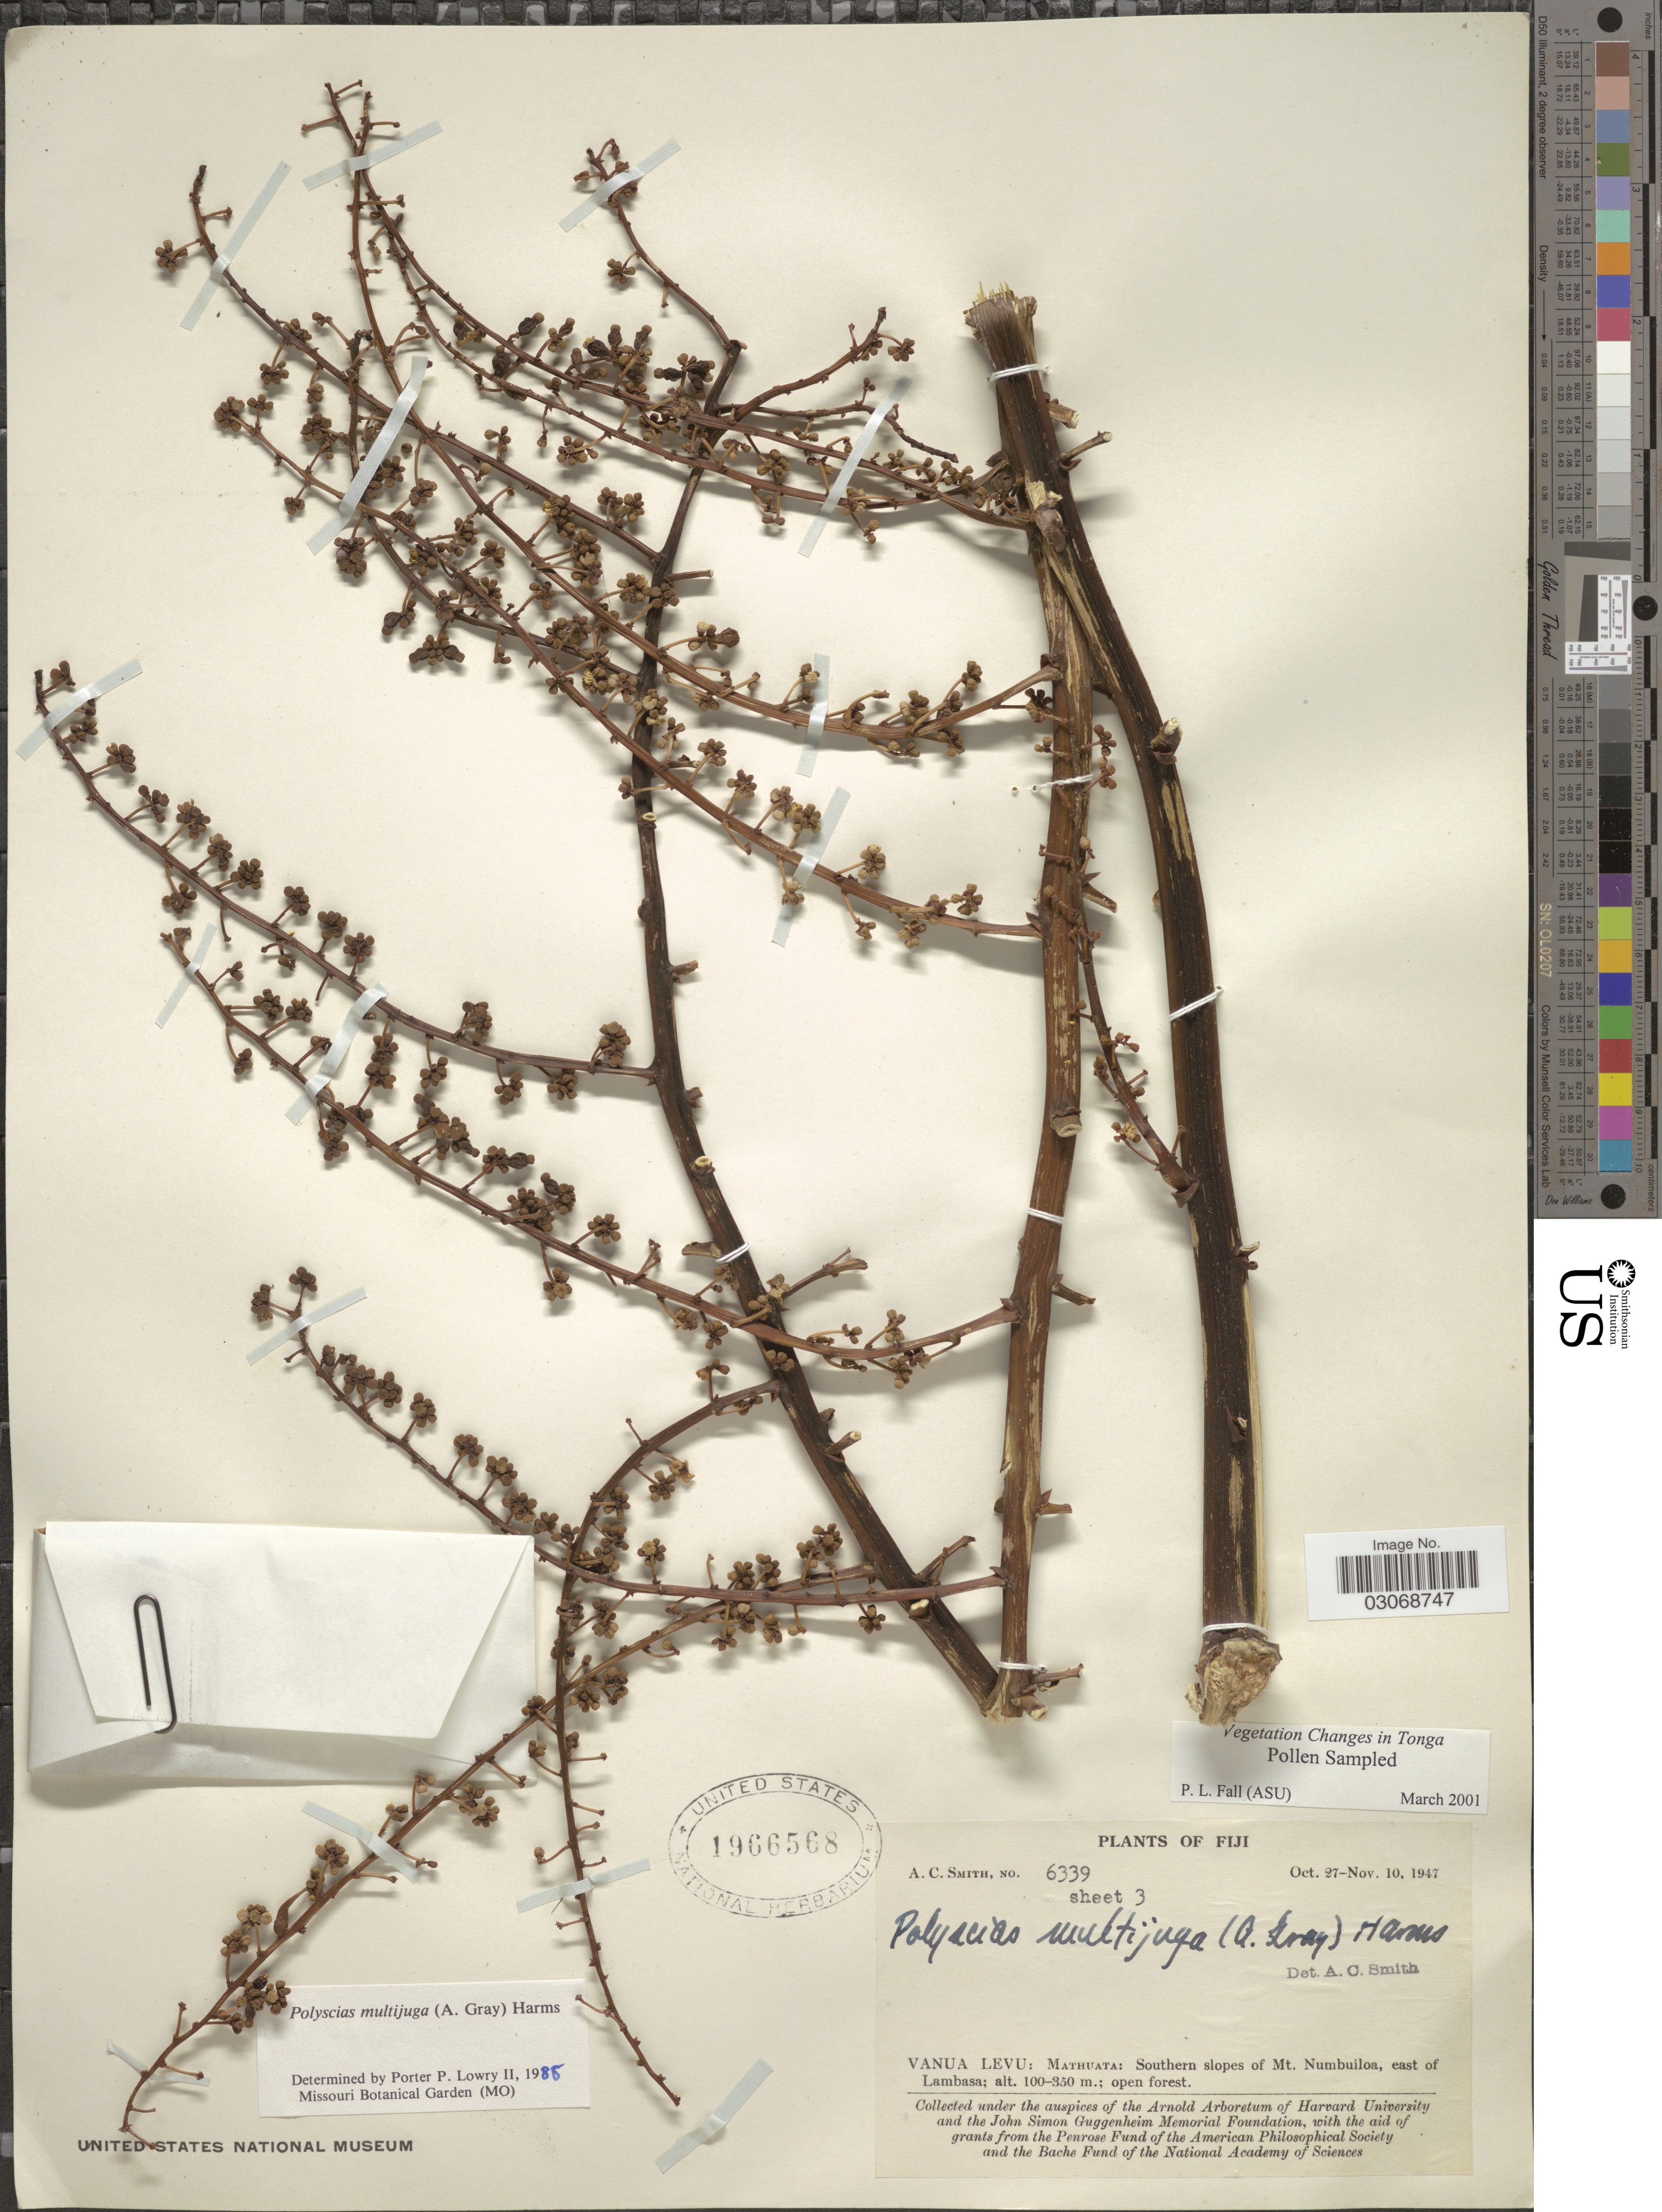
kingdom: Plantae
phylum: Tracheophyta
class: Magnoliopsida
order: Apiales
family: Araliaceae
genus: Polyscias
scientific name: Polyscias multijuga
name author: Harms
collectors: A. C. Smith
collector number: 6339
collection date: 1947-10-27/1947-11-10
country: Fiji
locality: Vanua Levu: Mathuata: Southern slope of Mt. Numbuiloa, east of Lambasa.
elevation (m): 100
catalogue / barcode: US 1966568